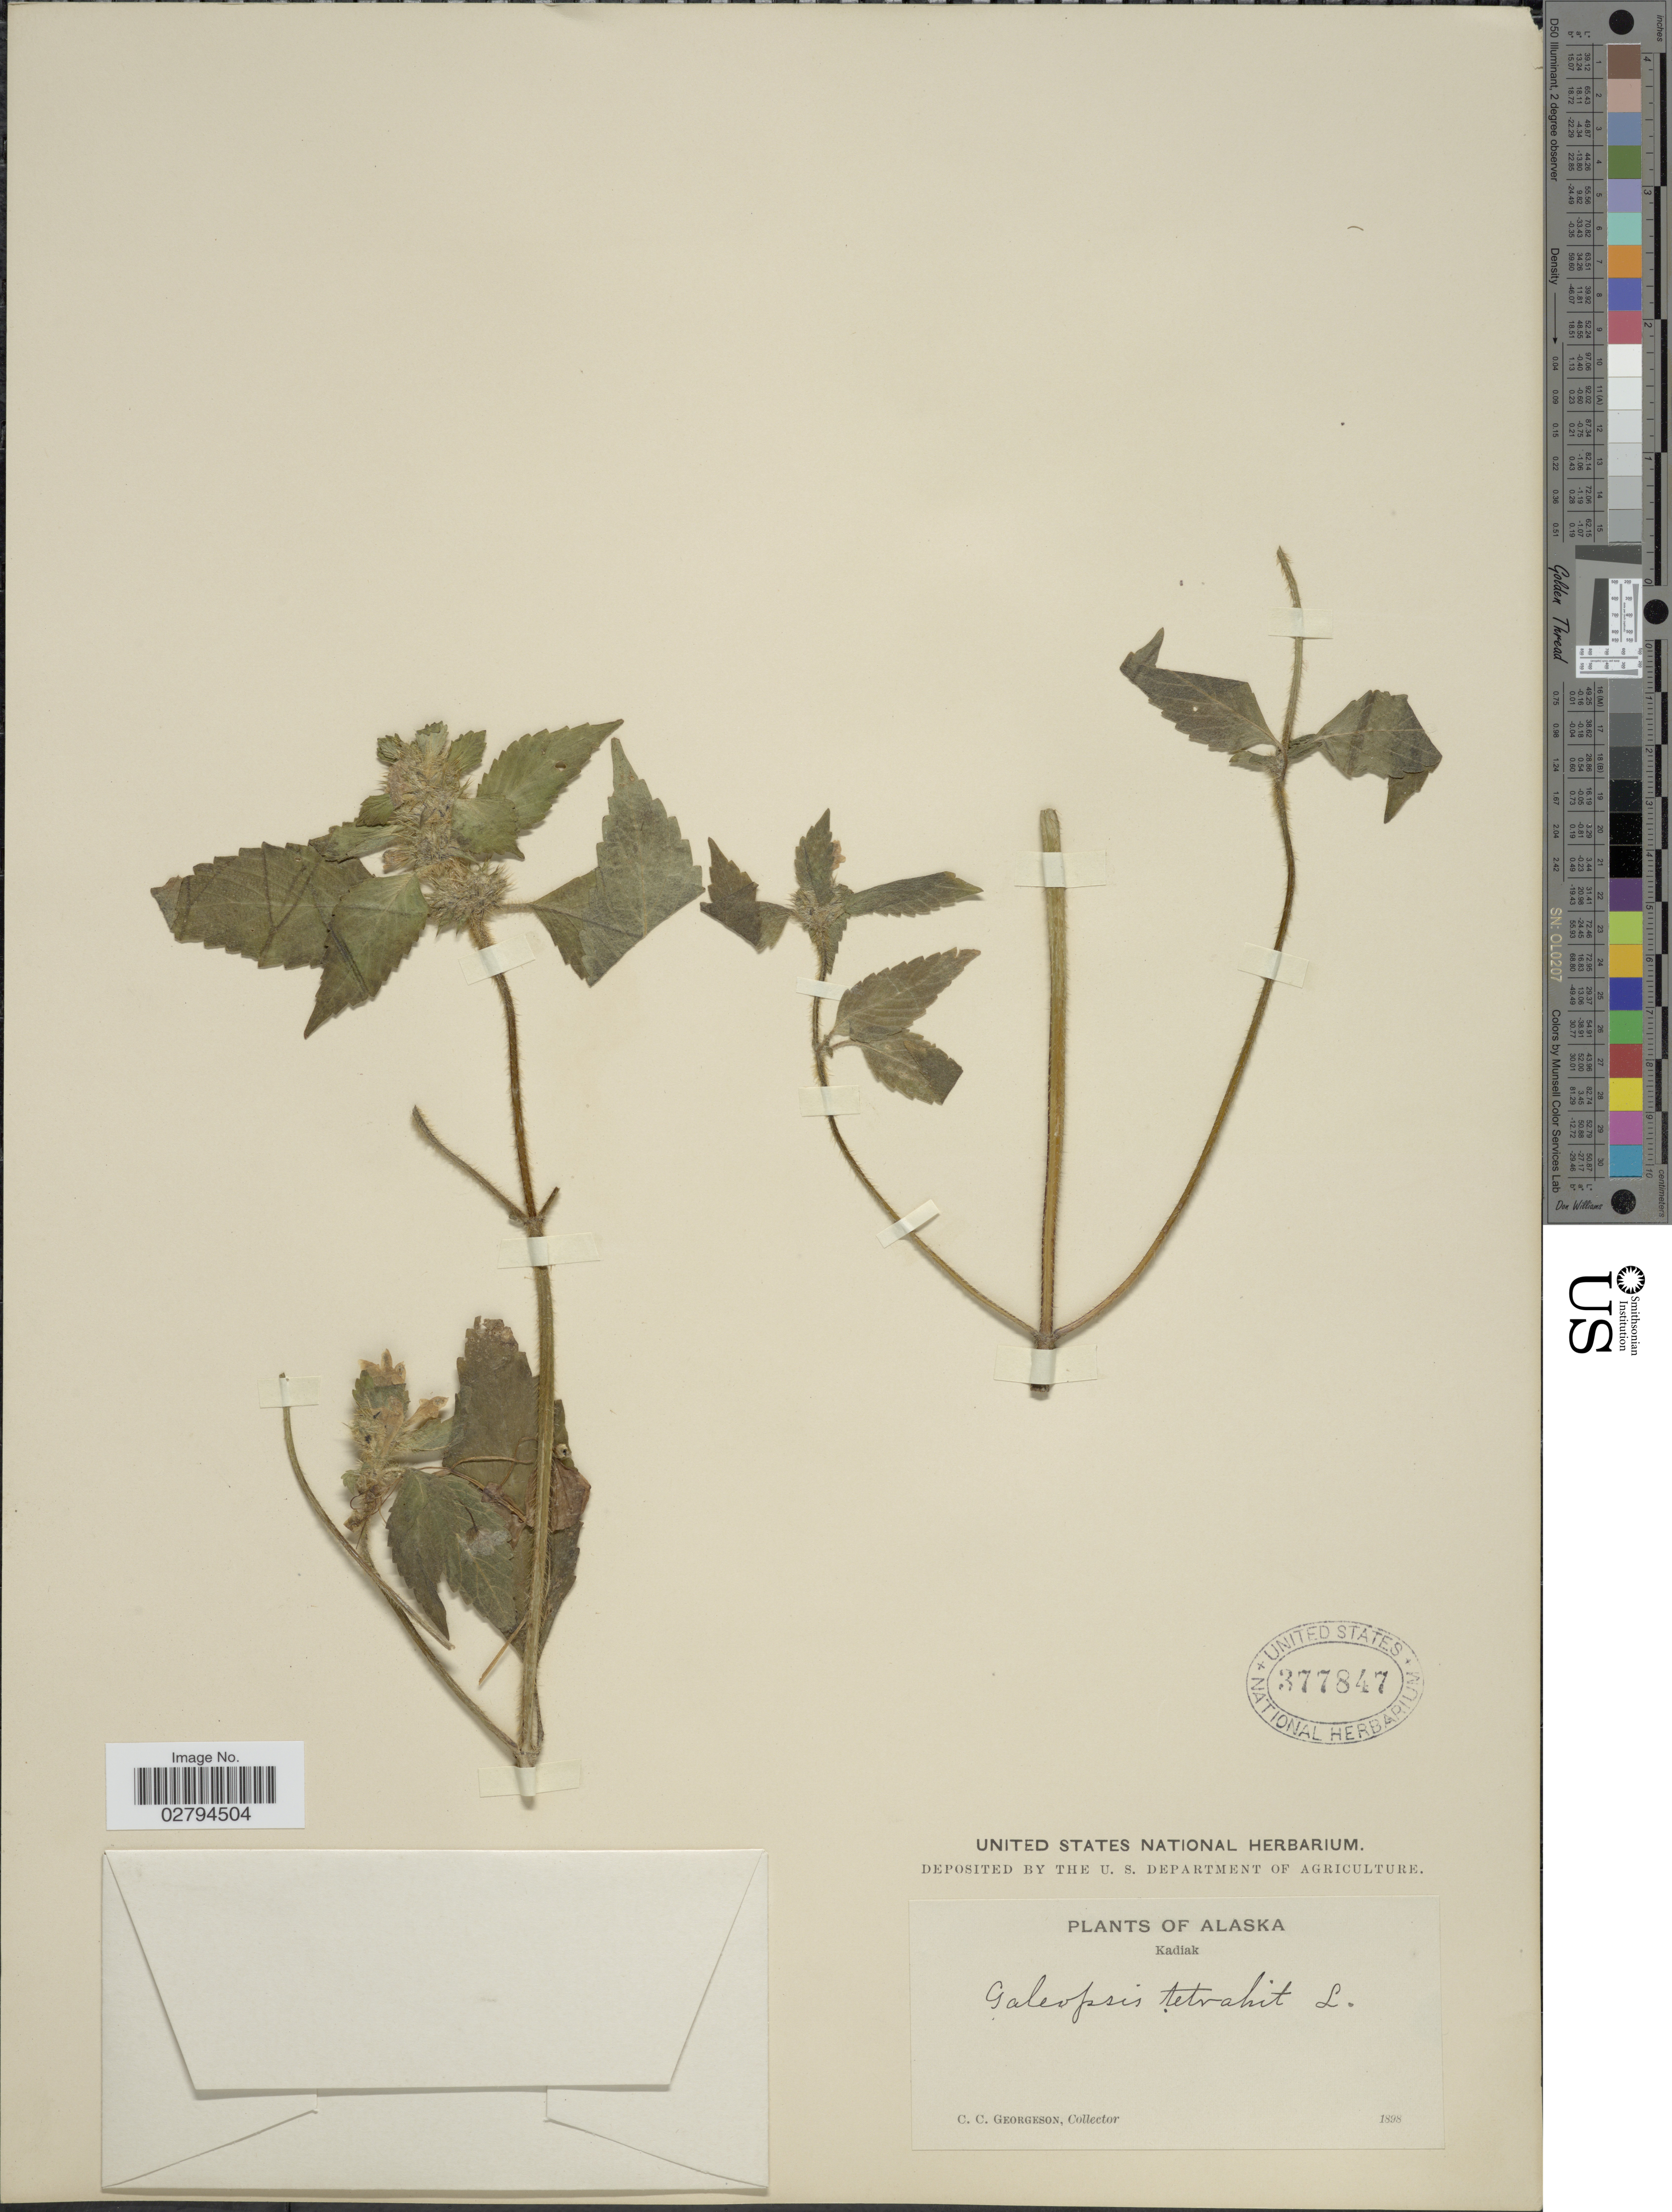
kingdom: Plantae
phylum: Tracheophyta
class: Magnoliopsida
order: Lamiales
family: Lamiaceae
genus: Galeopsis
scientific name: Galeopsis tetrahit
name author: L.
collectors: C. Georgeson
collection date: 1898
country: United States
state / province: Alaska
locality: Kadiak.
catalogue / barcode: US 377847